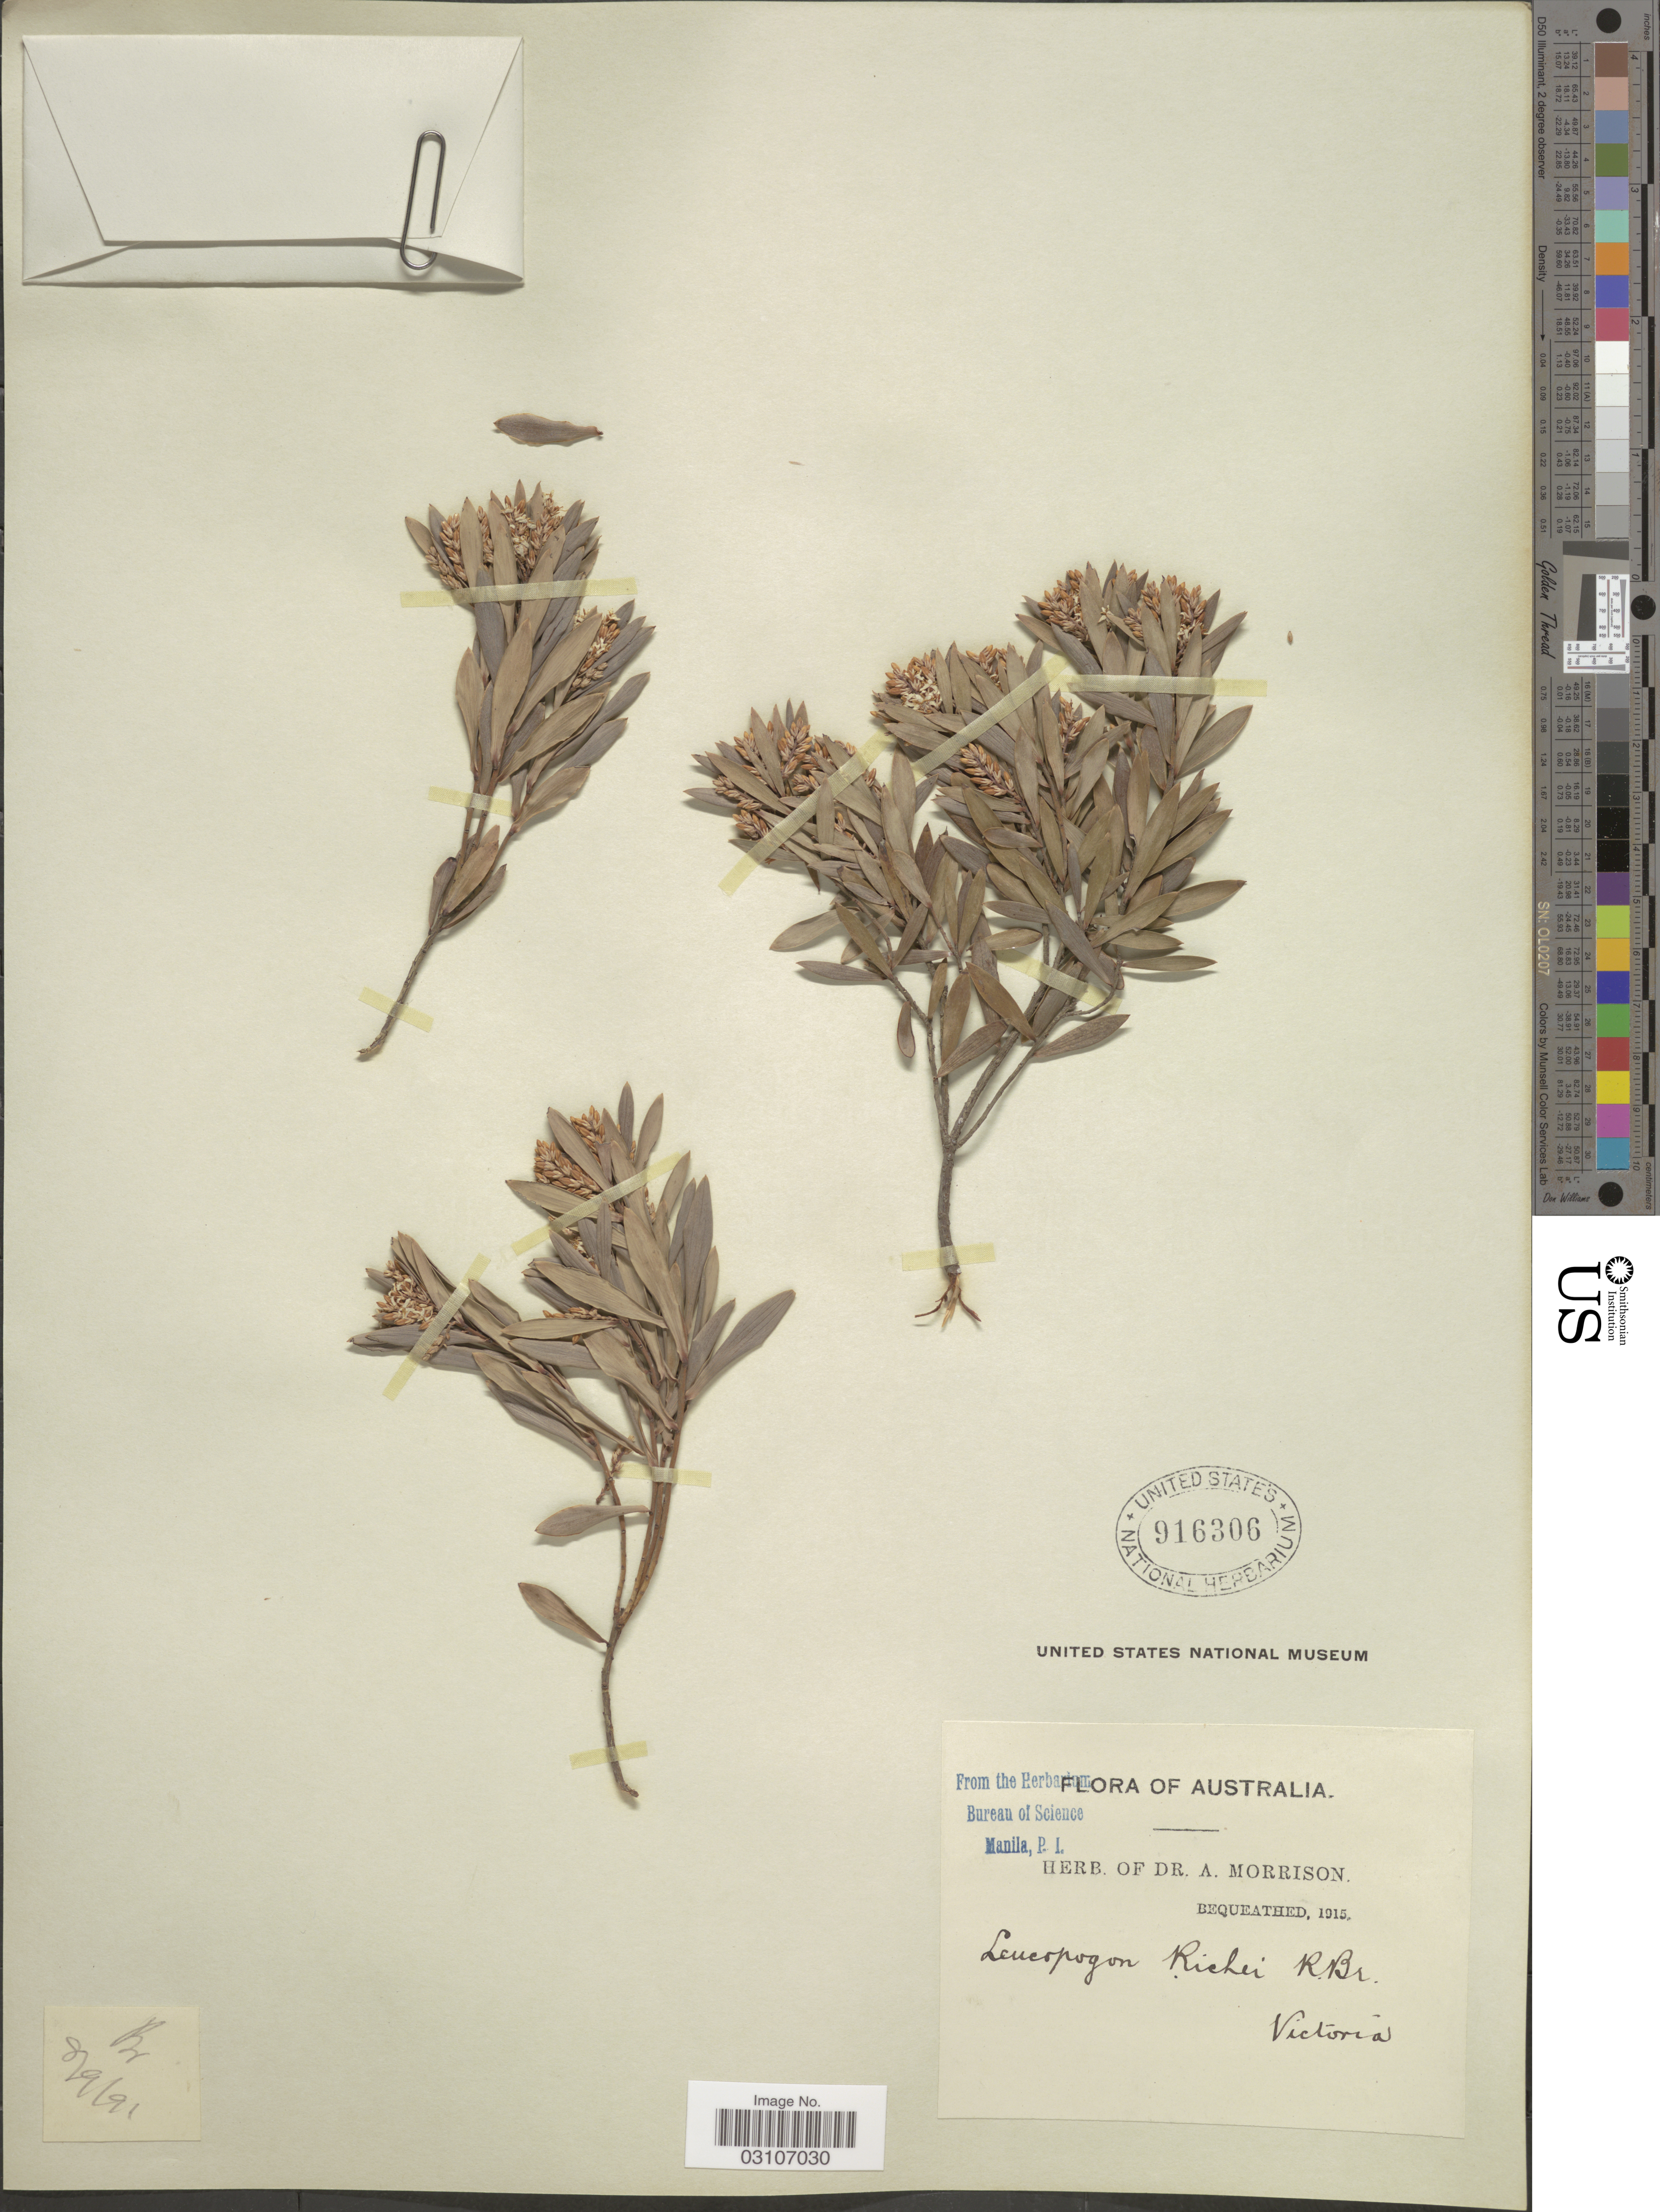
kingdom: Plantae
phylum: Tracheophyta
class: Magnoliopsida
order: Ericales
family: Ericaceae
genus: Leucopogon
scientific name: Leucopogon richei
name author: R. Br.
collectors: ex herb. Dr. A. Morrison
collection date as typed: Transcribed d/m/y: 8/9/91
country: Australia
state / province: Victoria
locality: Br. Victoria.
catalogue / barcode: US 916306